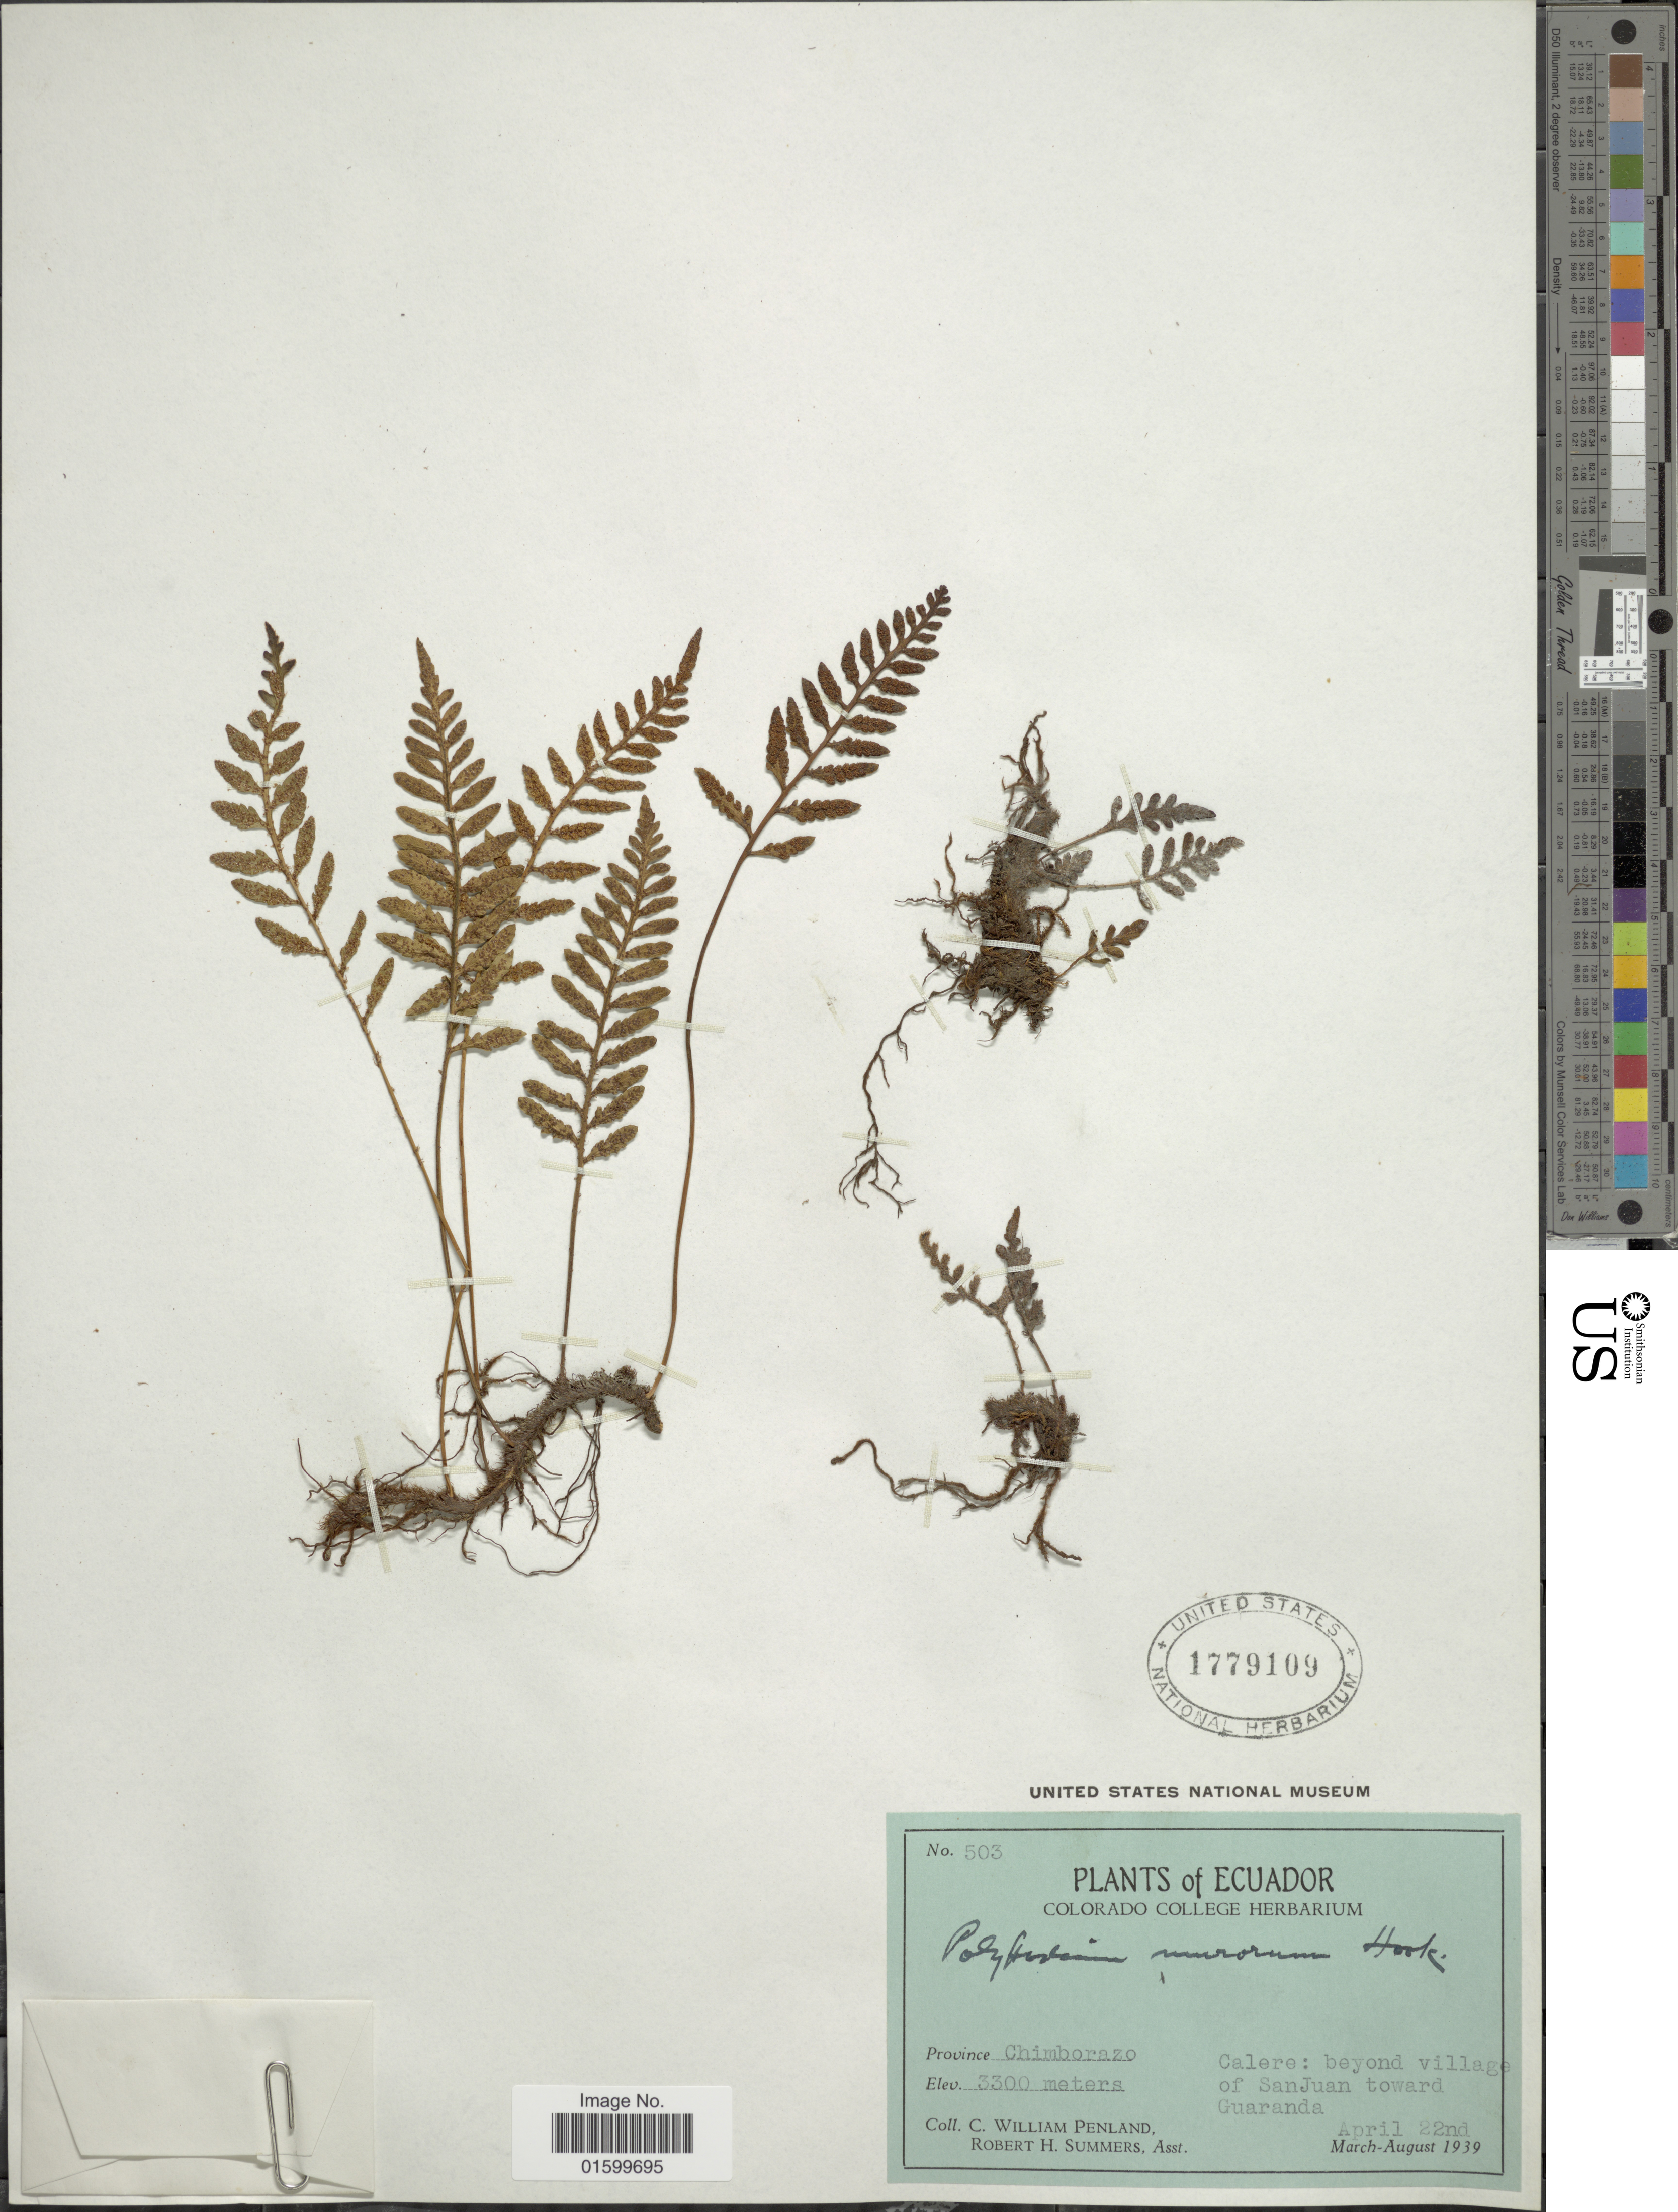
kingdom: Plantae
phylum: Tracheophyta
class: Polypodiopsida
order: Polypodiales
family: Polypodiaceae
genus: Pleopeltis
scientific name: Pleopeltis murorum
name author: (Hook.) A.R. Sm. & Tejero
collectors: C. W. Penland & R. Summers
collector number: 503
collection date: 1939-04-22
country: Ecuador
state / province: Chimborazo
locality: Province Chimborazo, Calere: beyond village of San Juan toward Guaranda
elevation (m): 3300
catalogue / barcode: US 1779109